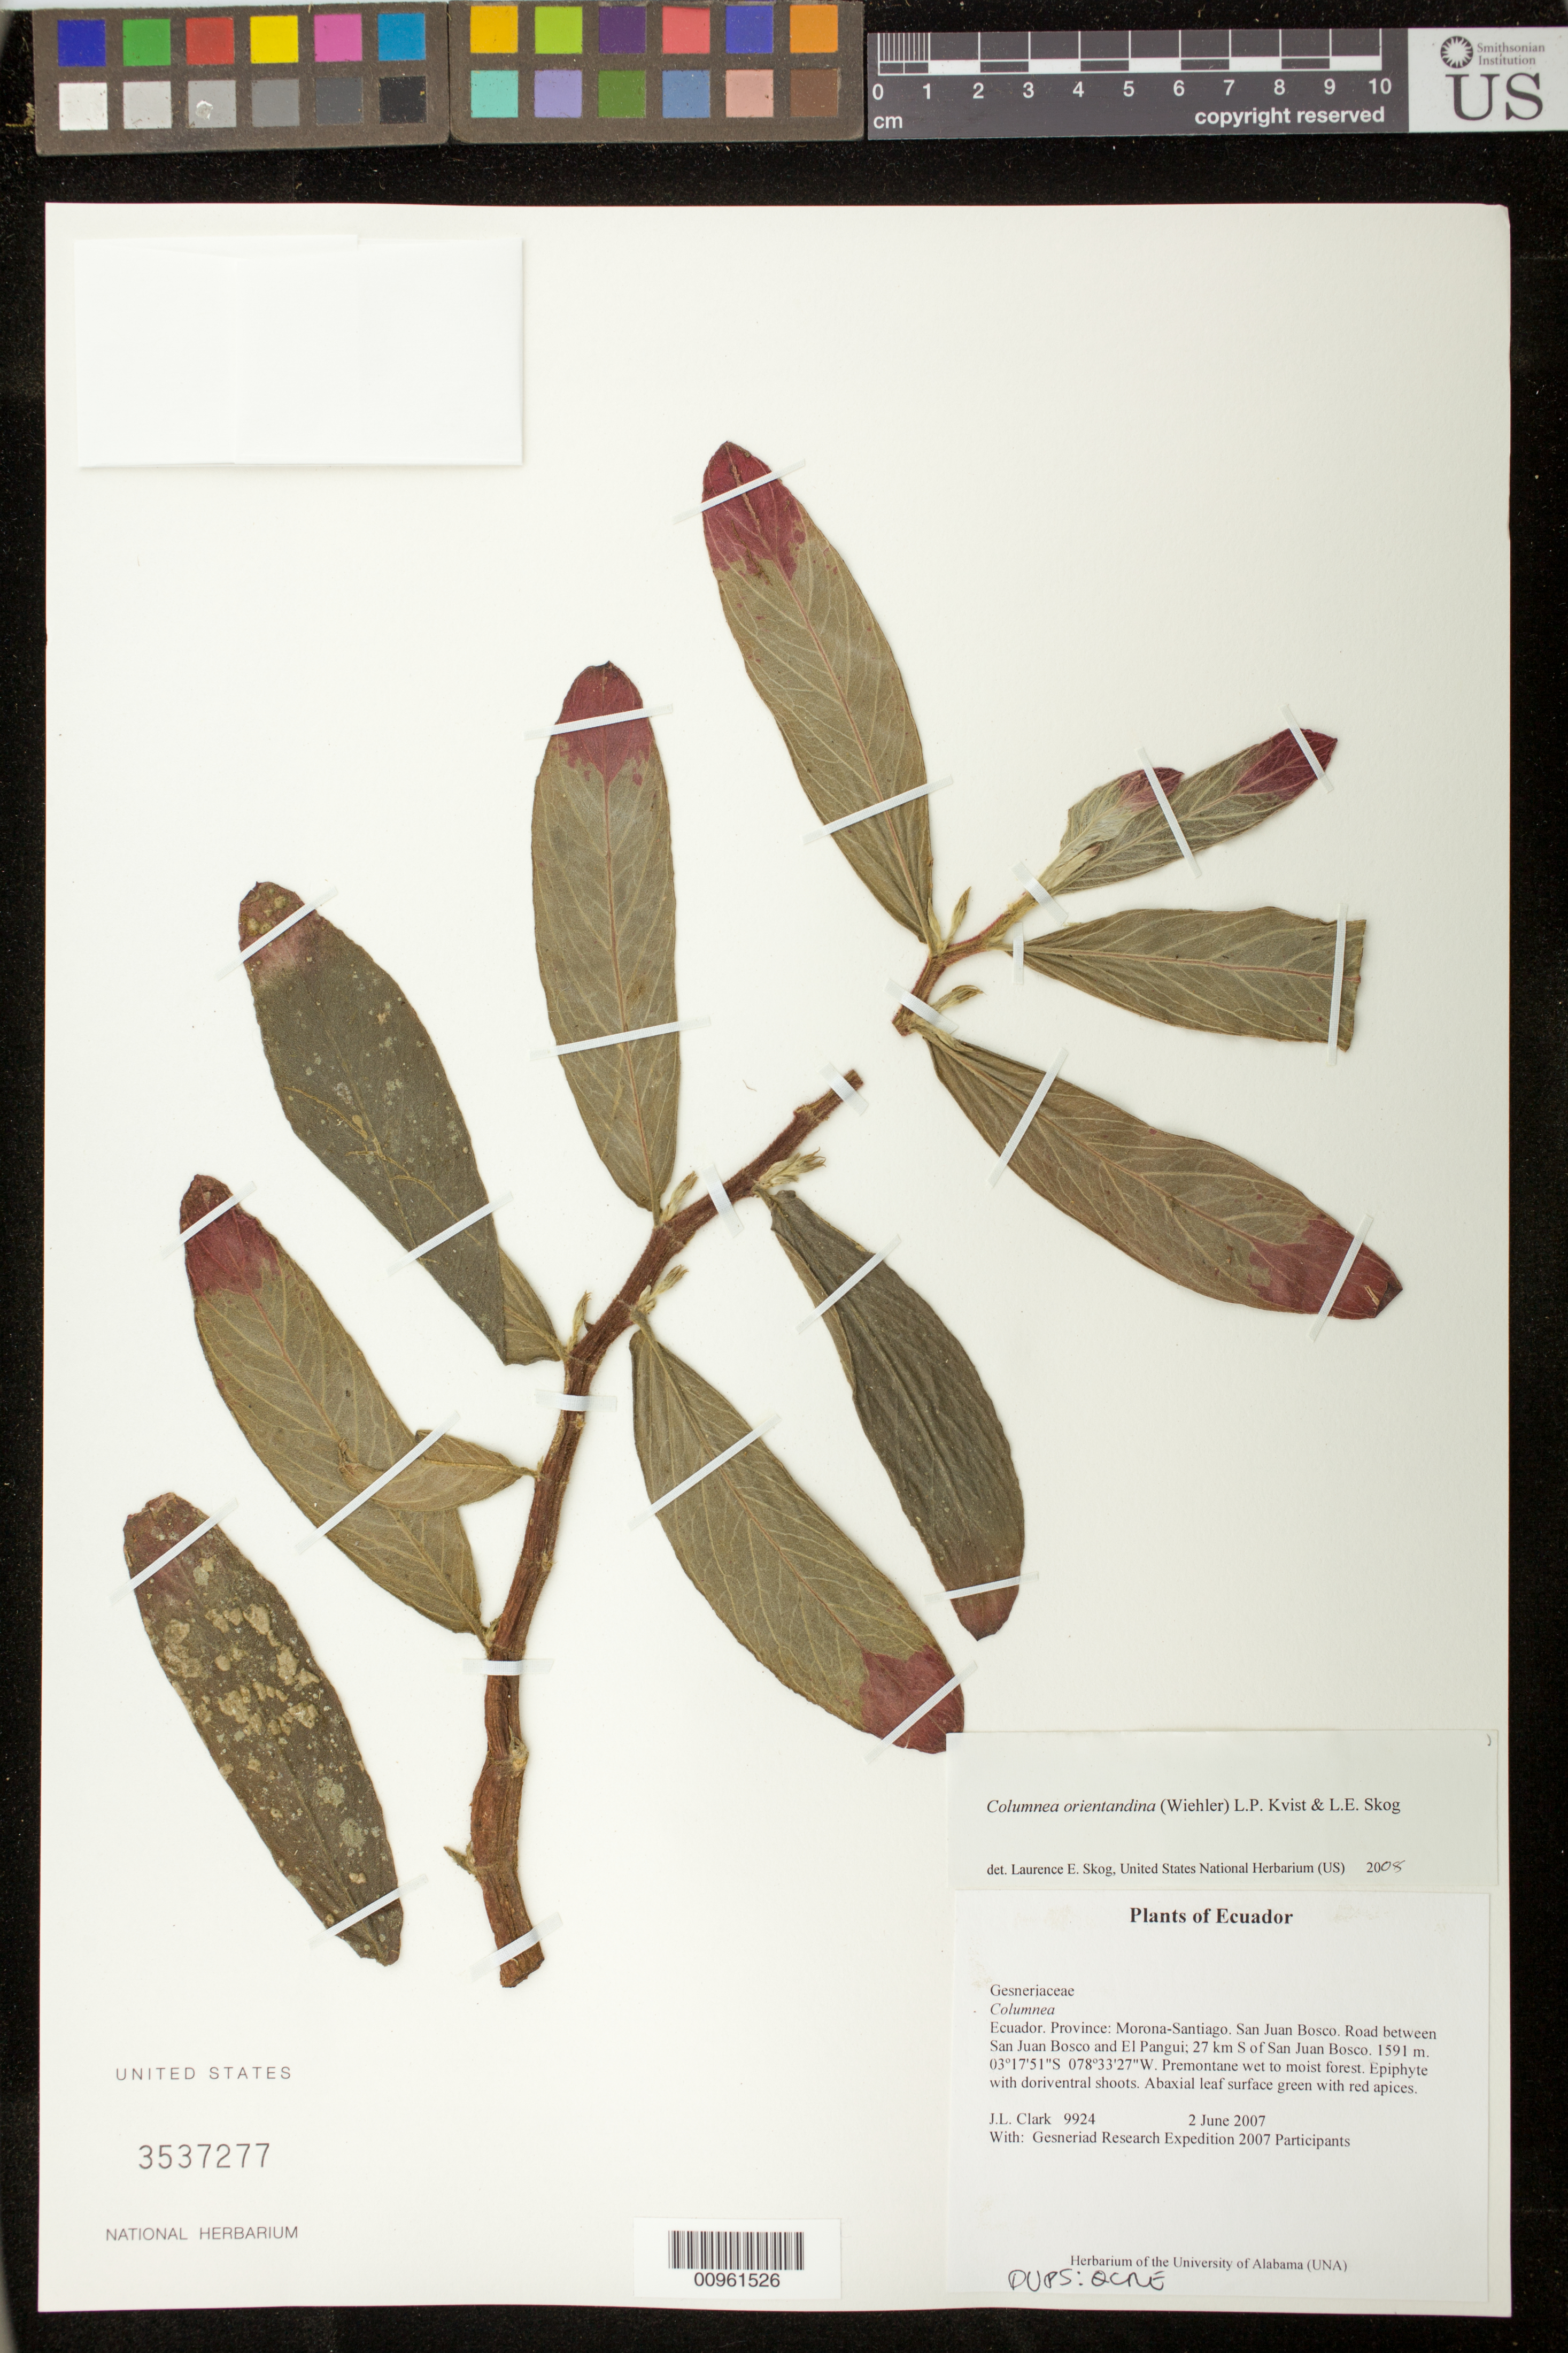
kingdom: Plantae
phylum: Tracheophyta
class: Magnoliopsida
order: Lamiales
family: Gesneriaceae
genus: Columnea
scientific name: Columnea orientandina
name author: (Wiehler) L.P. Kvist & L.E. Skog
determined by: Skog, Laurence E.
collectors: J. L. Clark & Gesneriad Research Expedition 2007 Participants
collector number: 9924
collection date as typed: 02 Jun 2007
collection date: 2007-06-02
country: Ecuador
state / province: Morona-Santiago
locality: San Juan Bosco. Road between San Juan Bosco and El Pangui; 27 km S of San Juan Bosco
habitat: Premontane wet to moist forest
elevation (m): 1591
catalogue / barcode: US 3537277